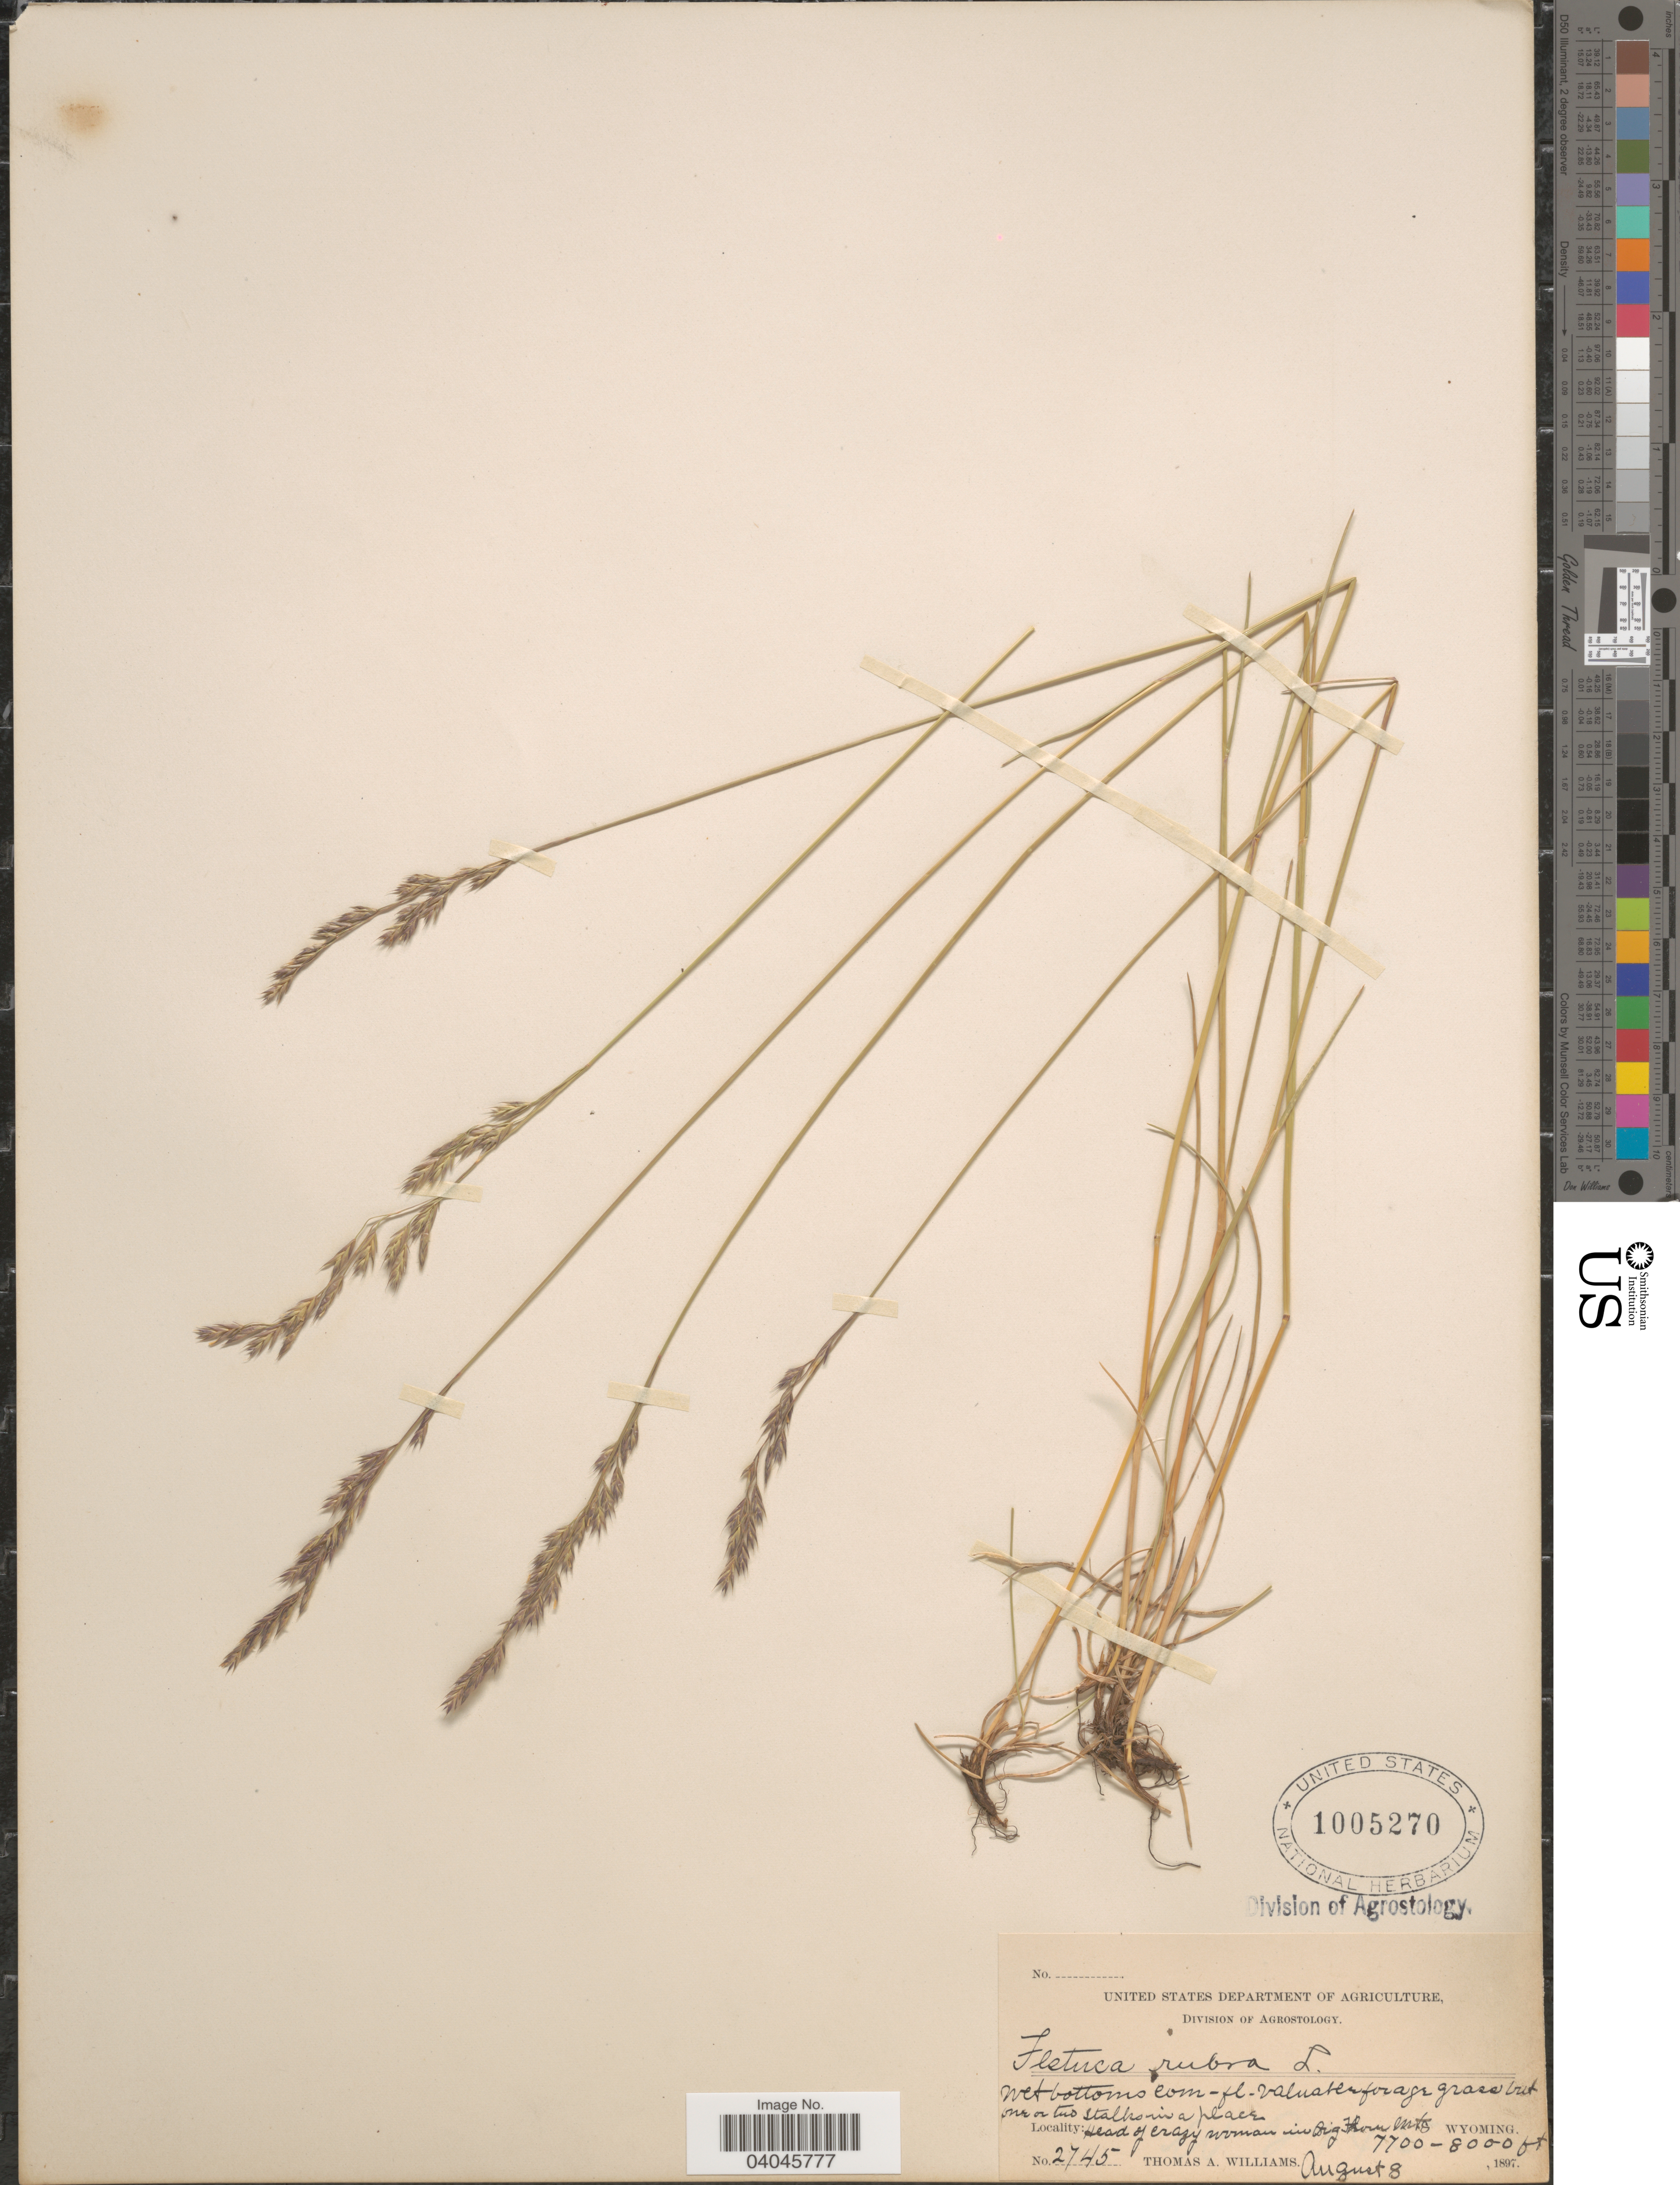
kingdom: Plantae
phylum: Tracheophyta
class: Liliopsida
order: Poales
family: Poaceae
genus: Festuca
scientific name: Festuca rubra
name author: L.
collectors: T. A. Williams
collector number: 2745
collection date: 1897-08-08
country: United States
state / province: Wyoming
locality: Head of Crazy Woman in Big Horn Mts.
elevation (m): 2347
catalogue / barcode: US 1005270